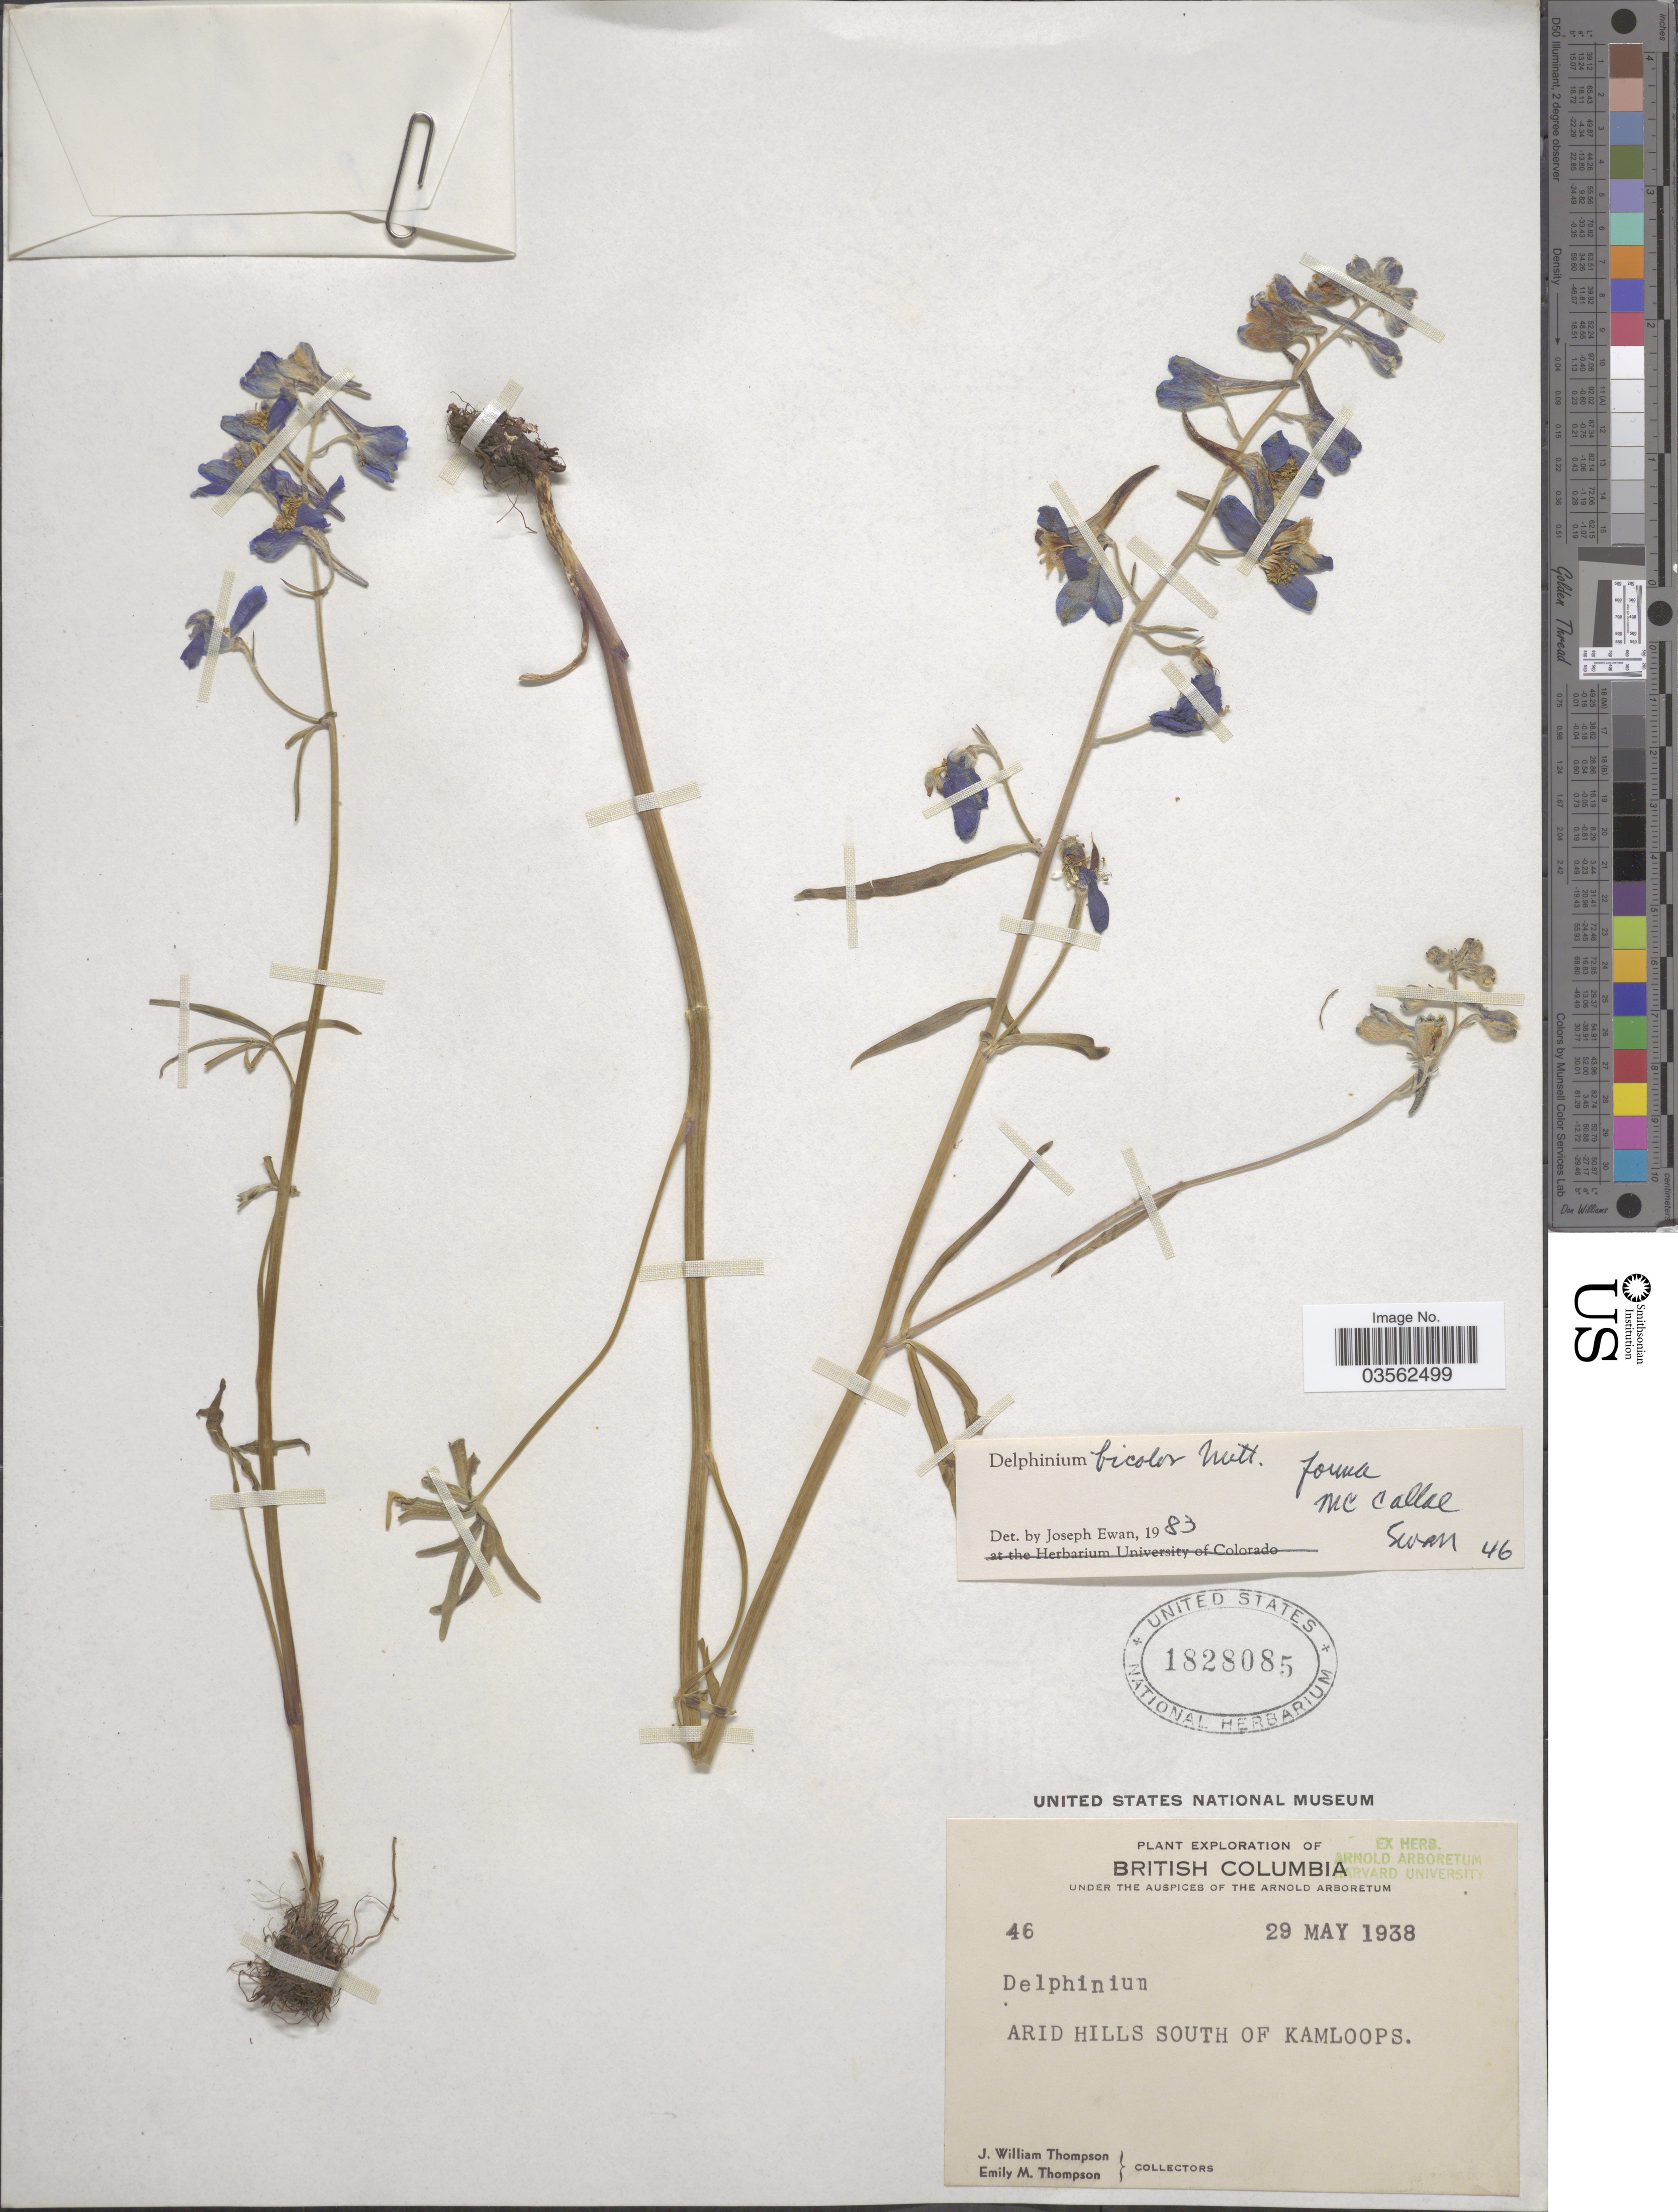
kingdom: Plantae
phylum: Tracheophyta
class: Magnoliopsida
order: Ranunculales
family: Ranunculaceae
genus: Delphinium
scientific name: Delphinium bicolor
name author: Nutt.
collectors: J. W. Thompson & E. M. Thompson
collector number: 46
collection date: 1938-05-29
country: Canada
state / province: British Columbia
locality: Arid hills south of Kamloops.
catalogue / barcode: US 1828085